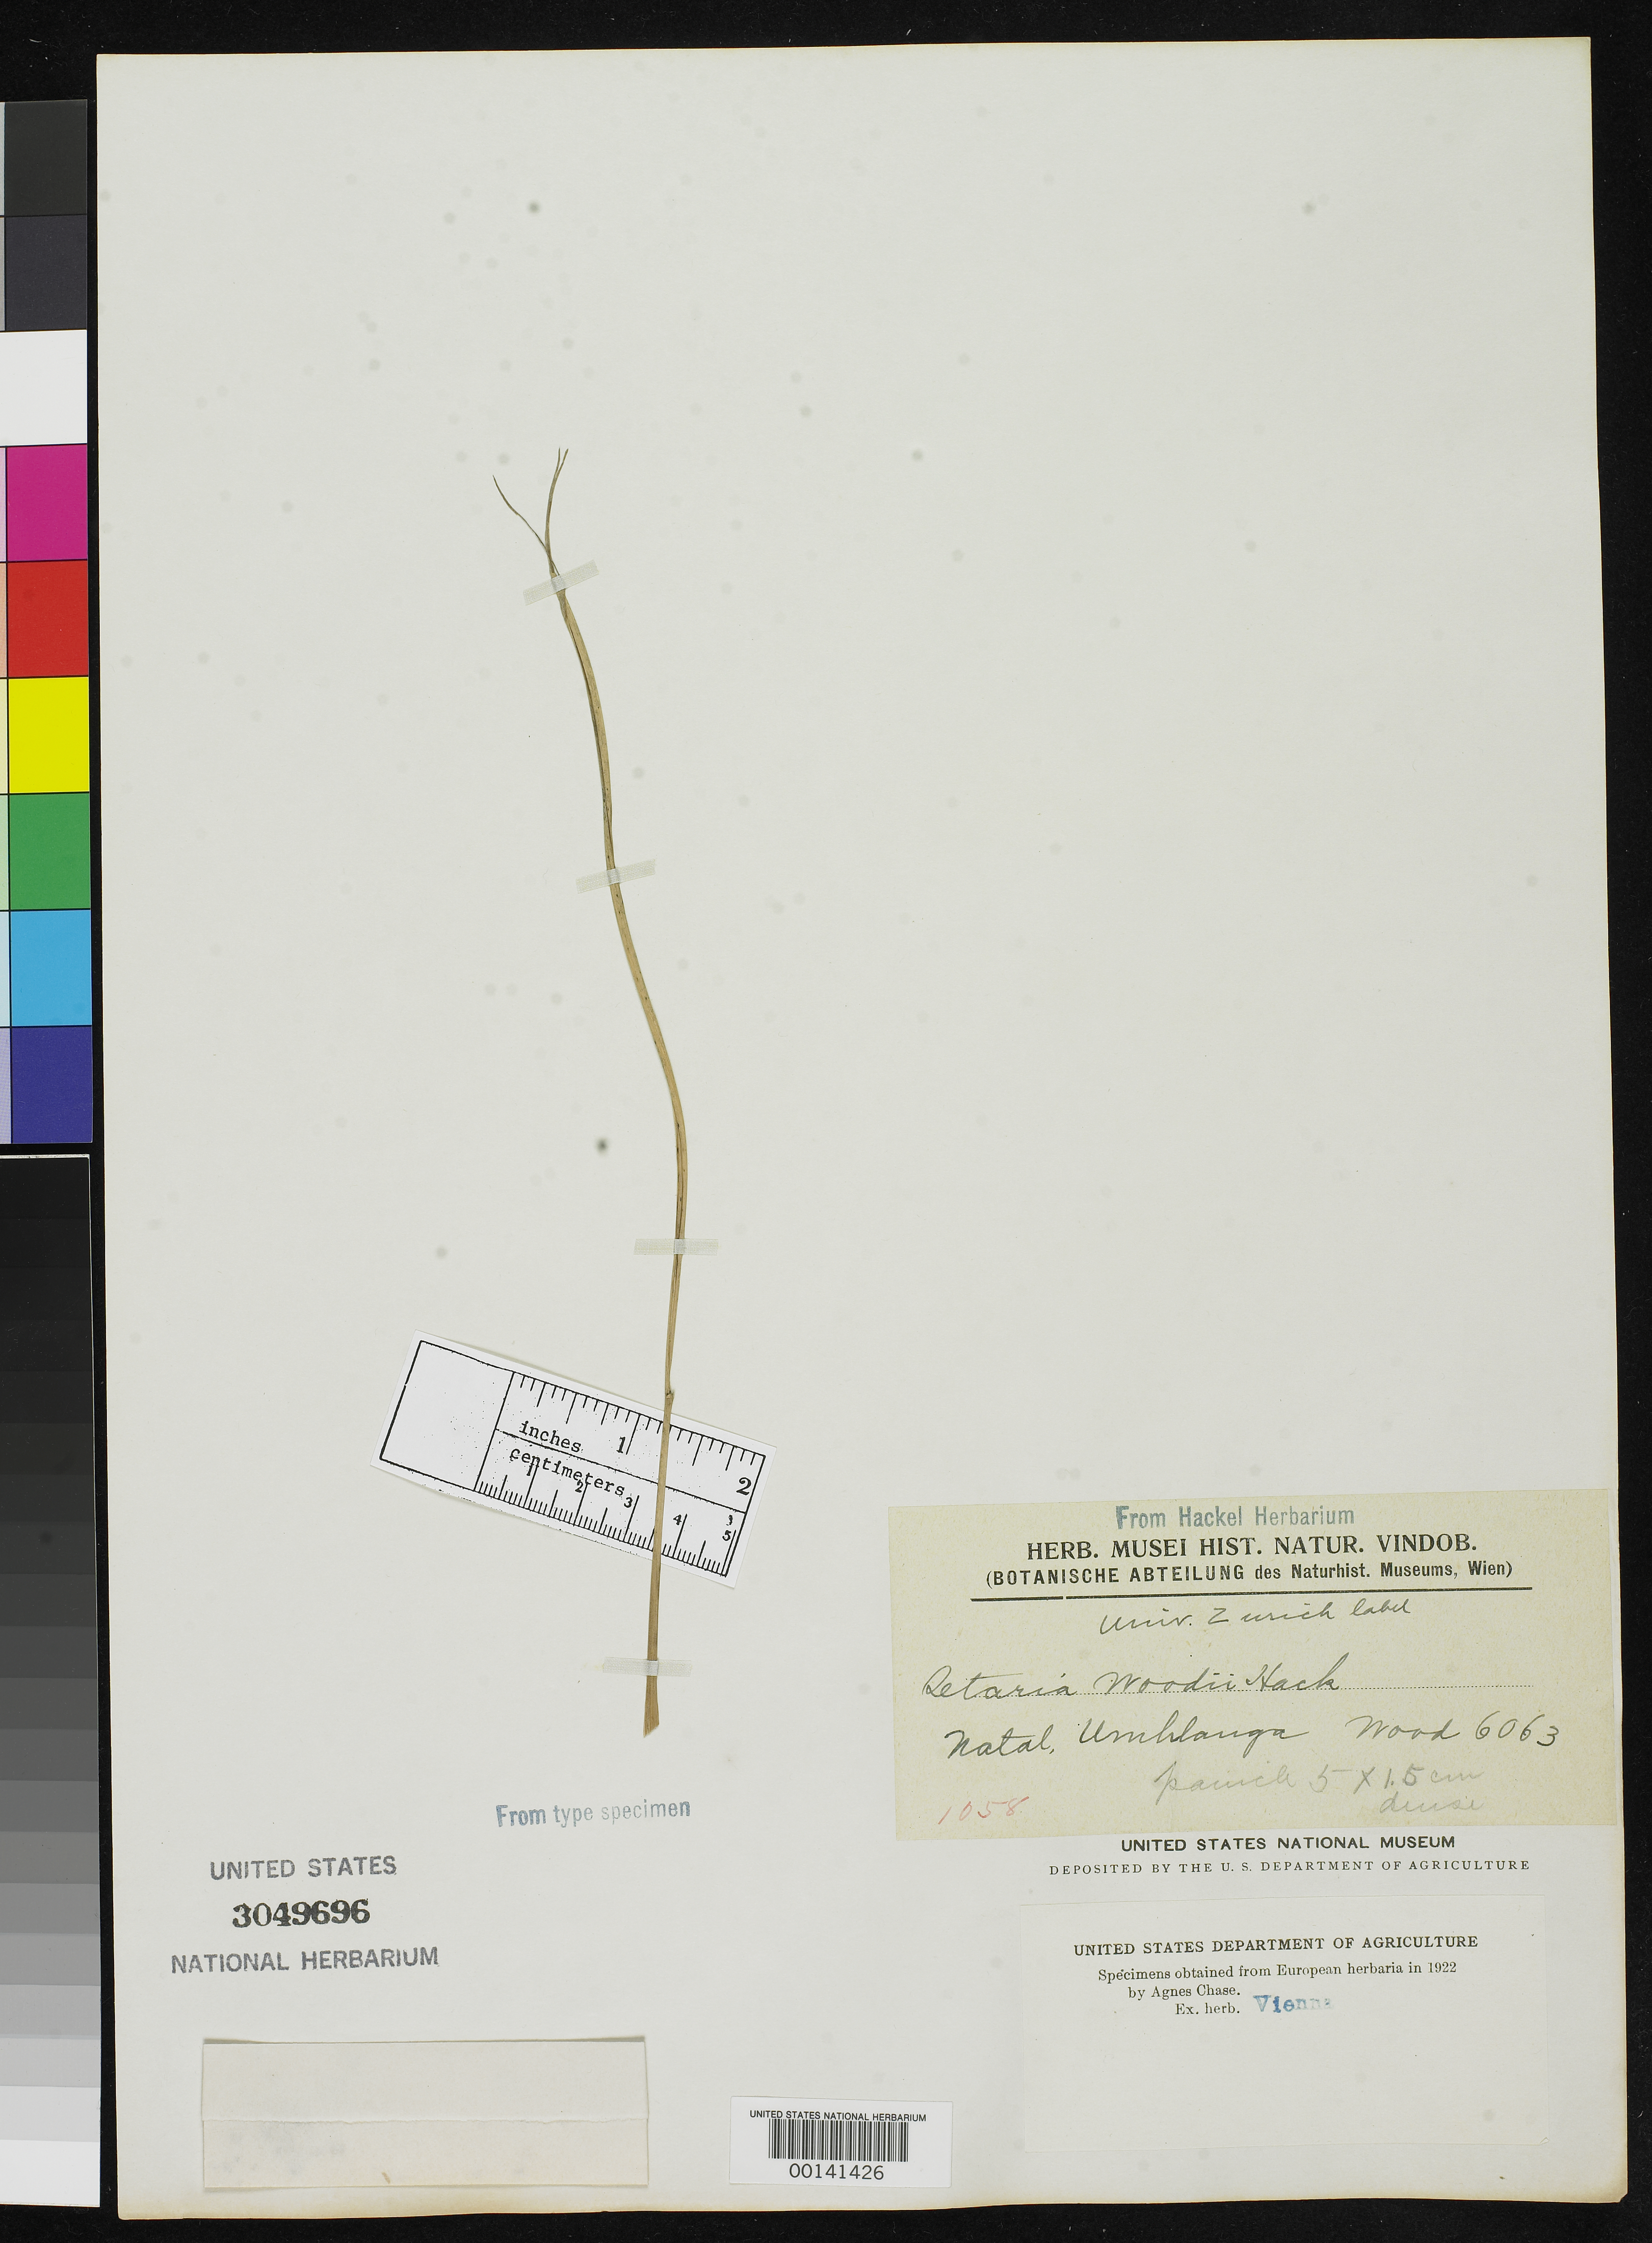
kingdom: Plantae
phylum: Tracheophyta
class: Liliopsida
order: Poales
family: Poaceae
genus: Setaria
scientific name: Setaria woodii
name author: Hack.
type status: Type Fragment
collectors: J. M. Wood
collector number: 6063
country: South Africa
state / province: KwaZulu-Natal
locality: Near Umhlanga.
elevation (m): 100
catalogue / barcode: US 3049696